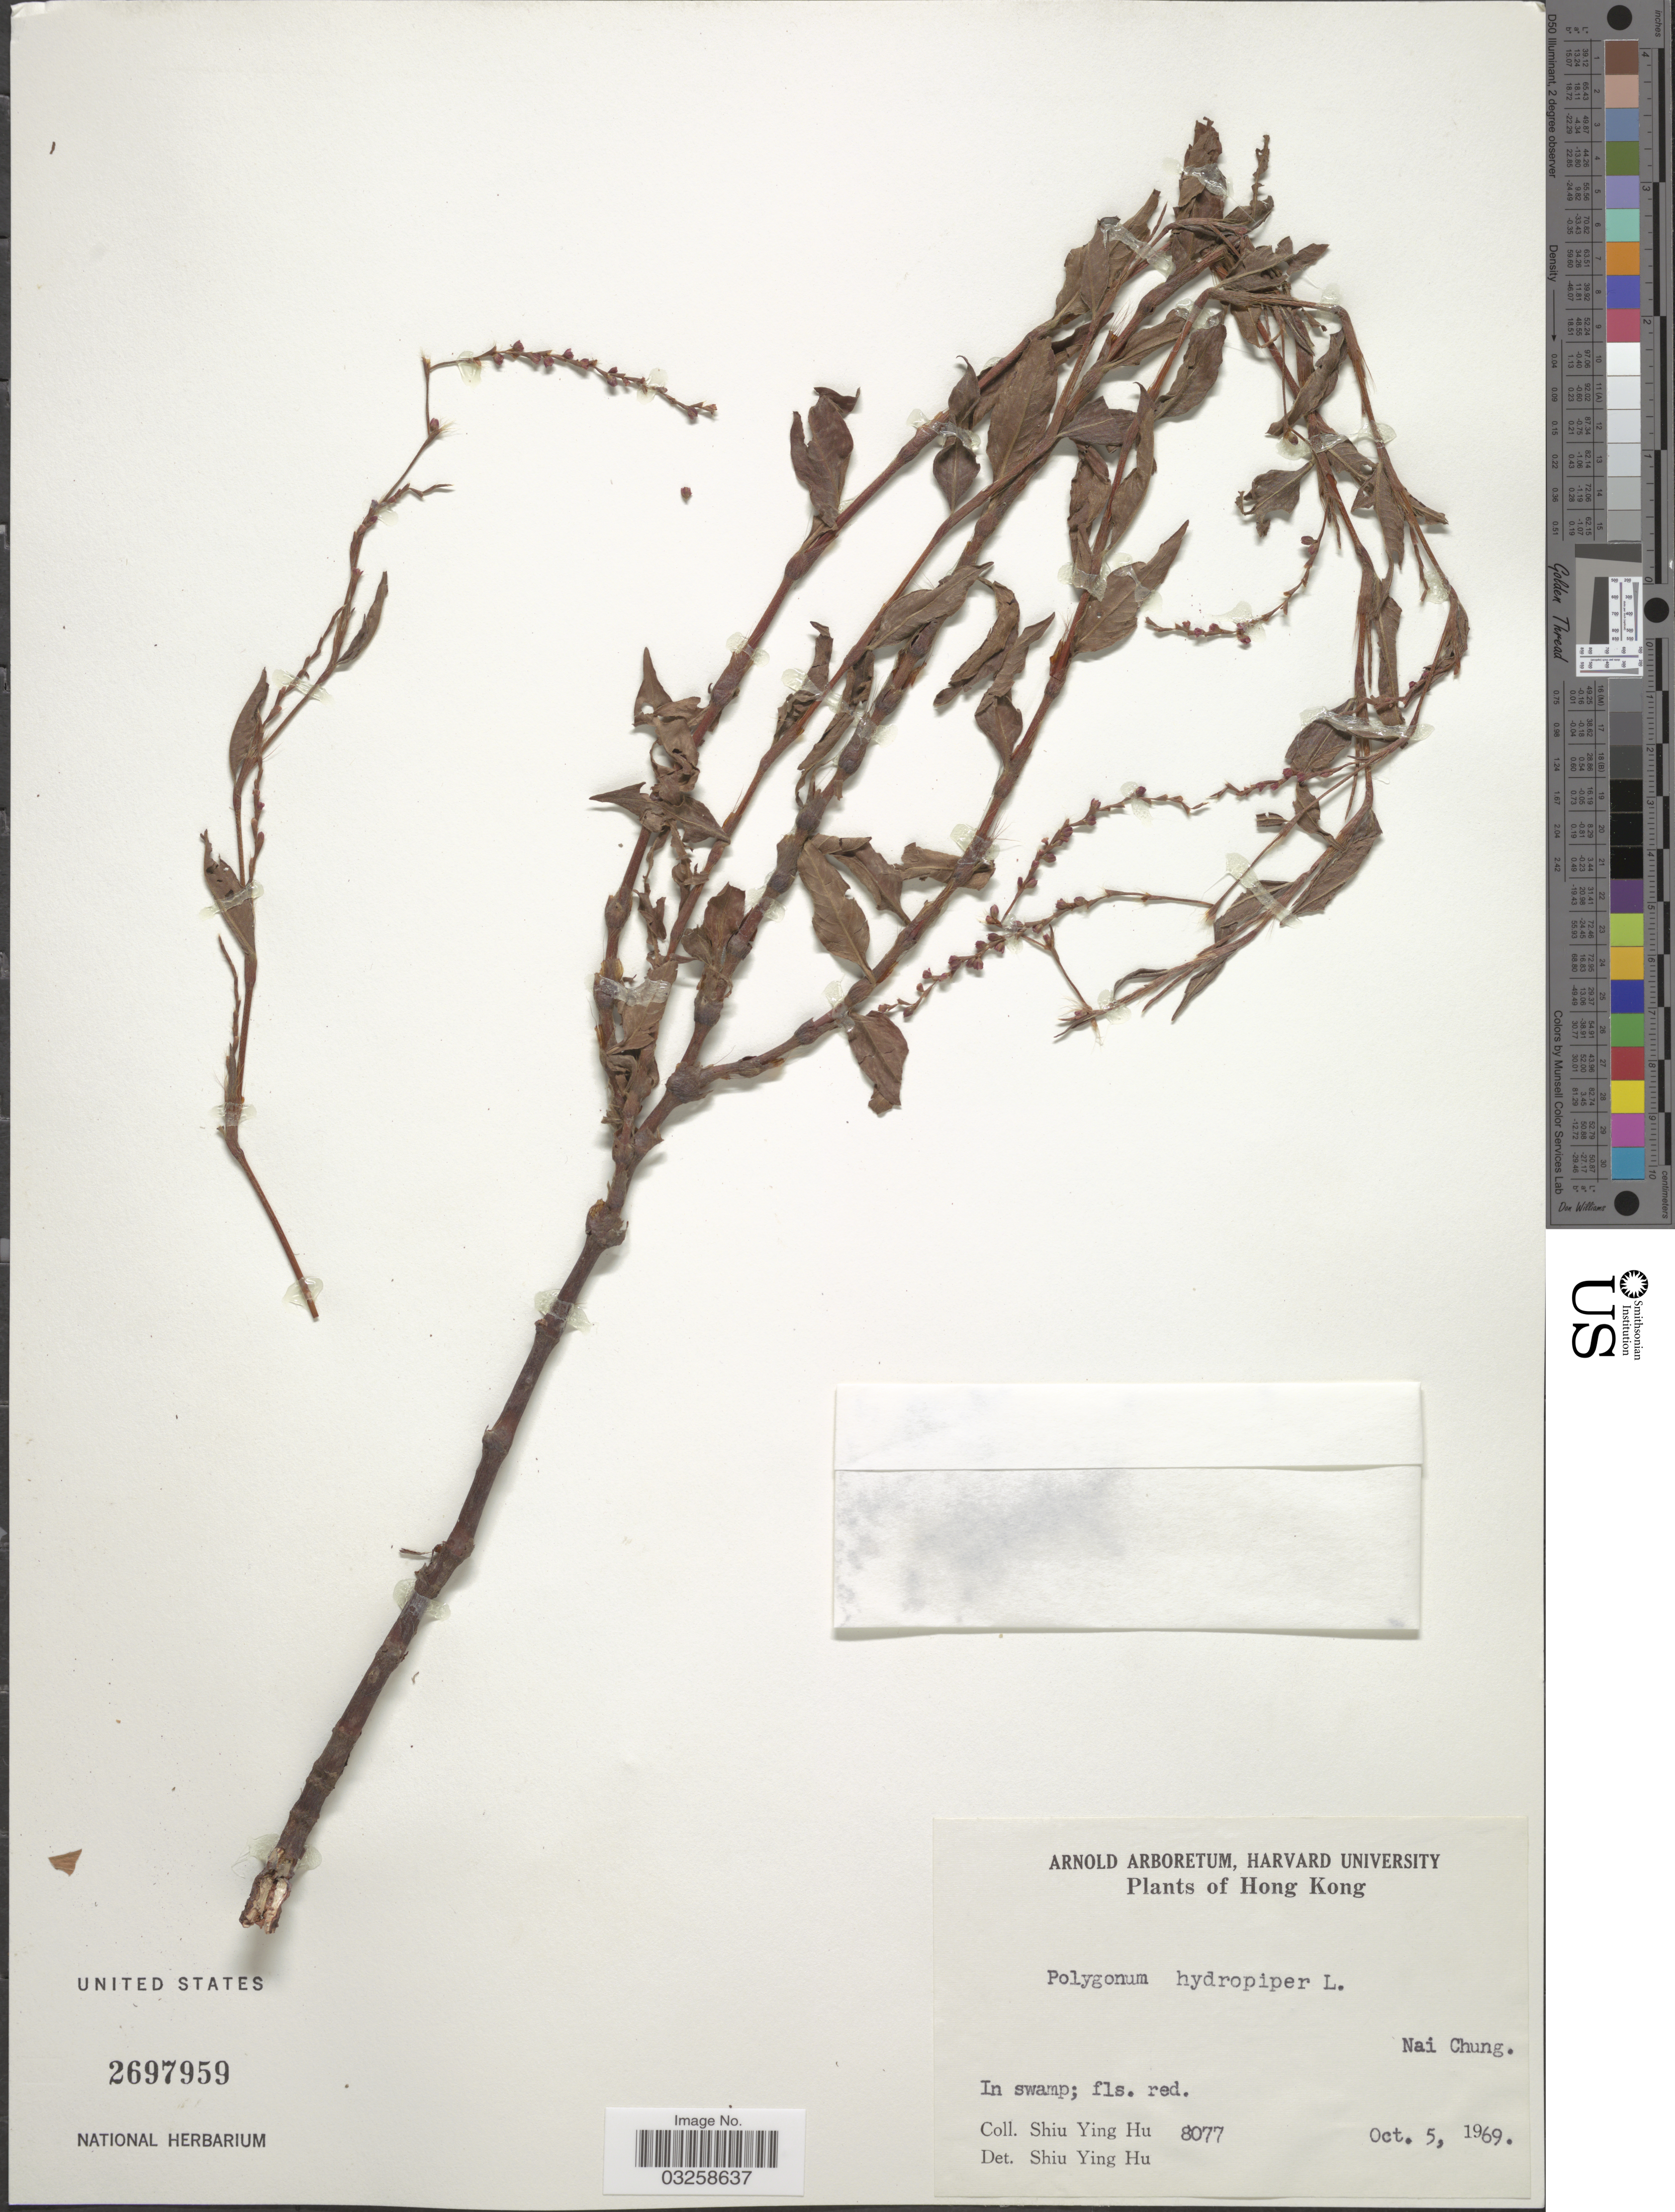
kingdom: Plantae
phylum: Tracheophyta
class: Magnoliopsida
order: Caryophyllales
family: Polygonaceae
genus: Polygonum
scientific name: Polygonum hydropiper var. hydropiper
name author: L.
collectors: S. Y. Hu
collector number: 8077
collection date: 1969-10-05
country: China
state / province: Hong Kong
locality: Nai Chung.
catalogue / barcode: US 2697959